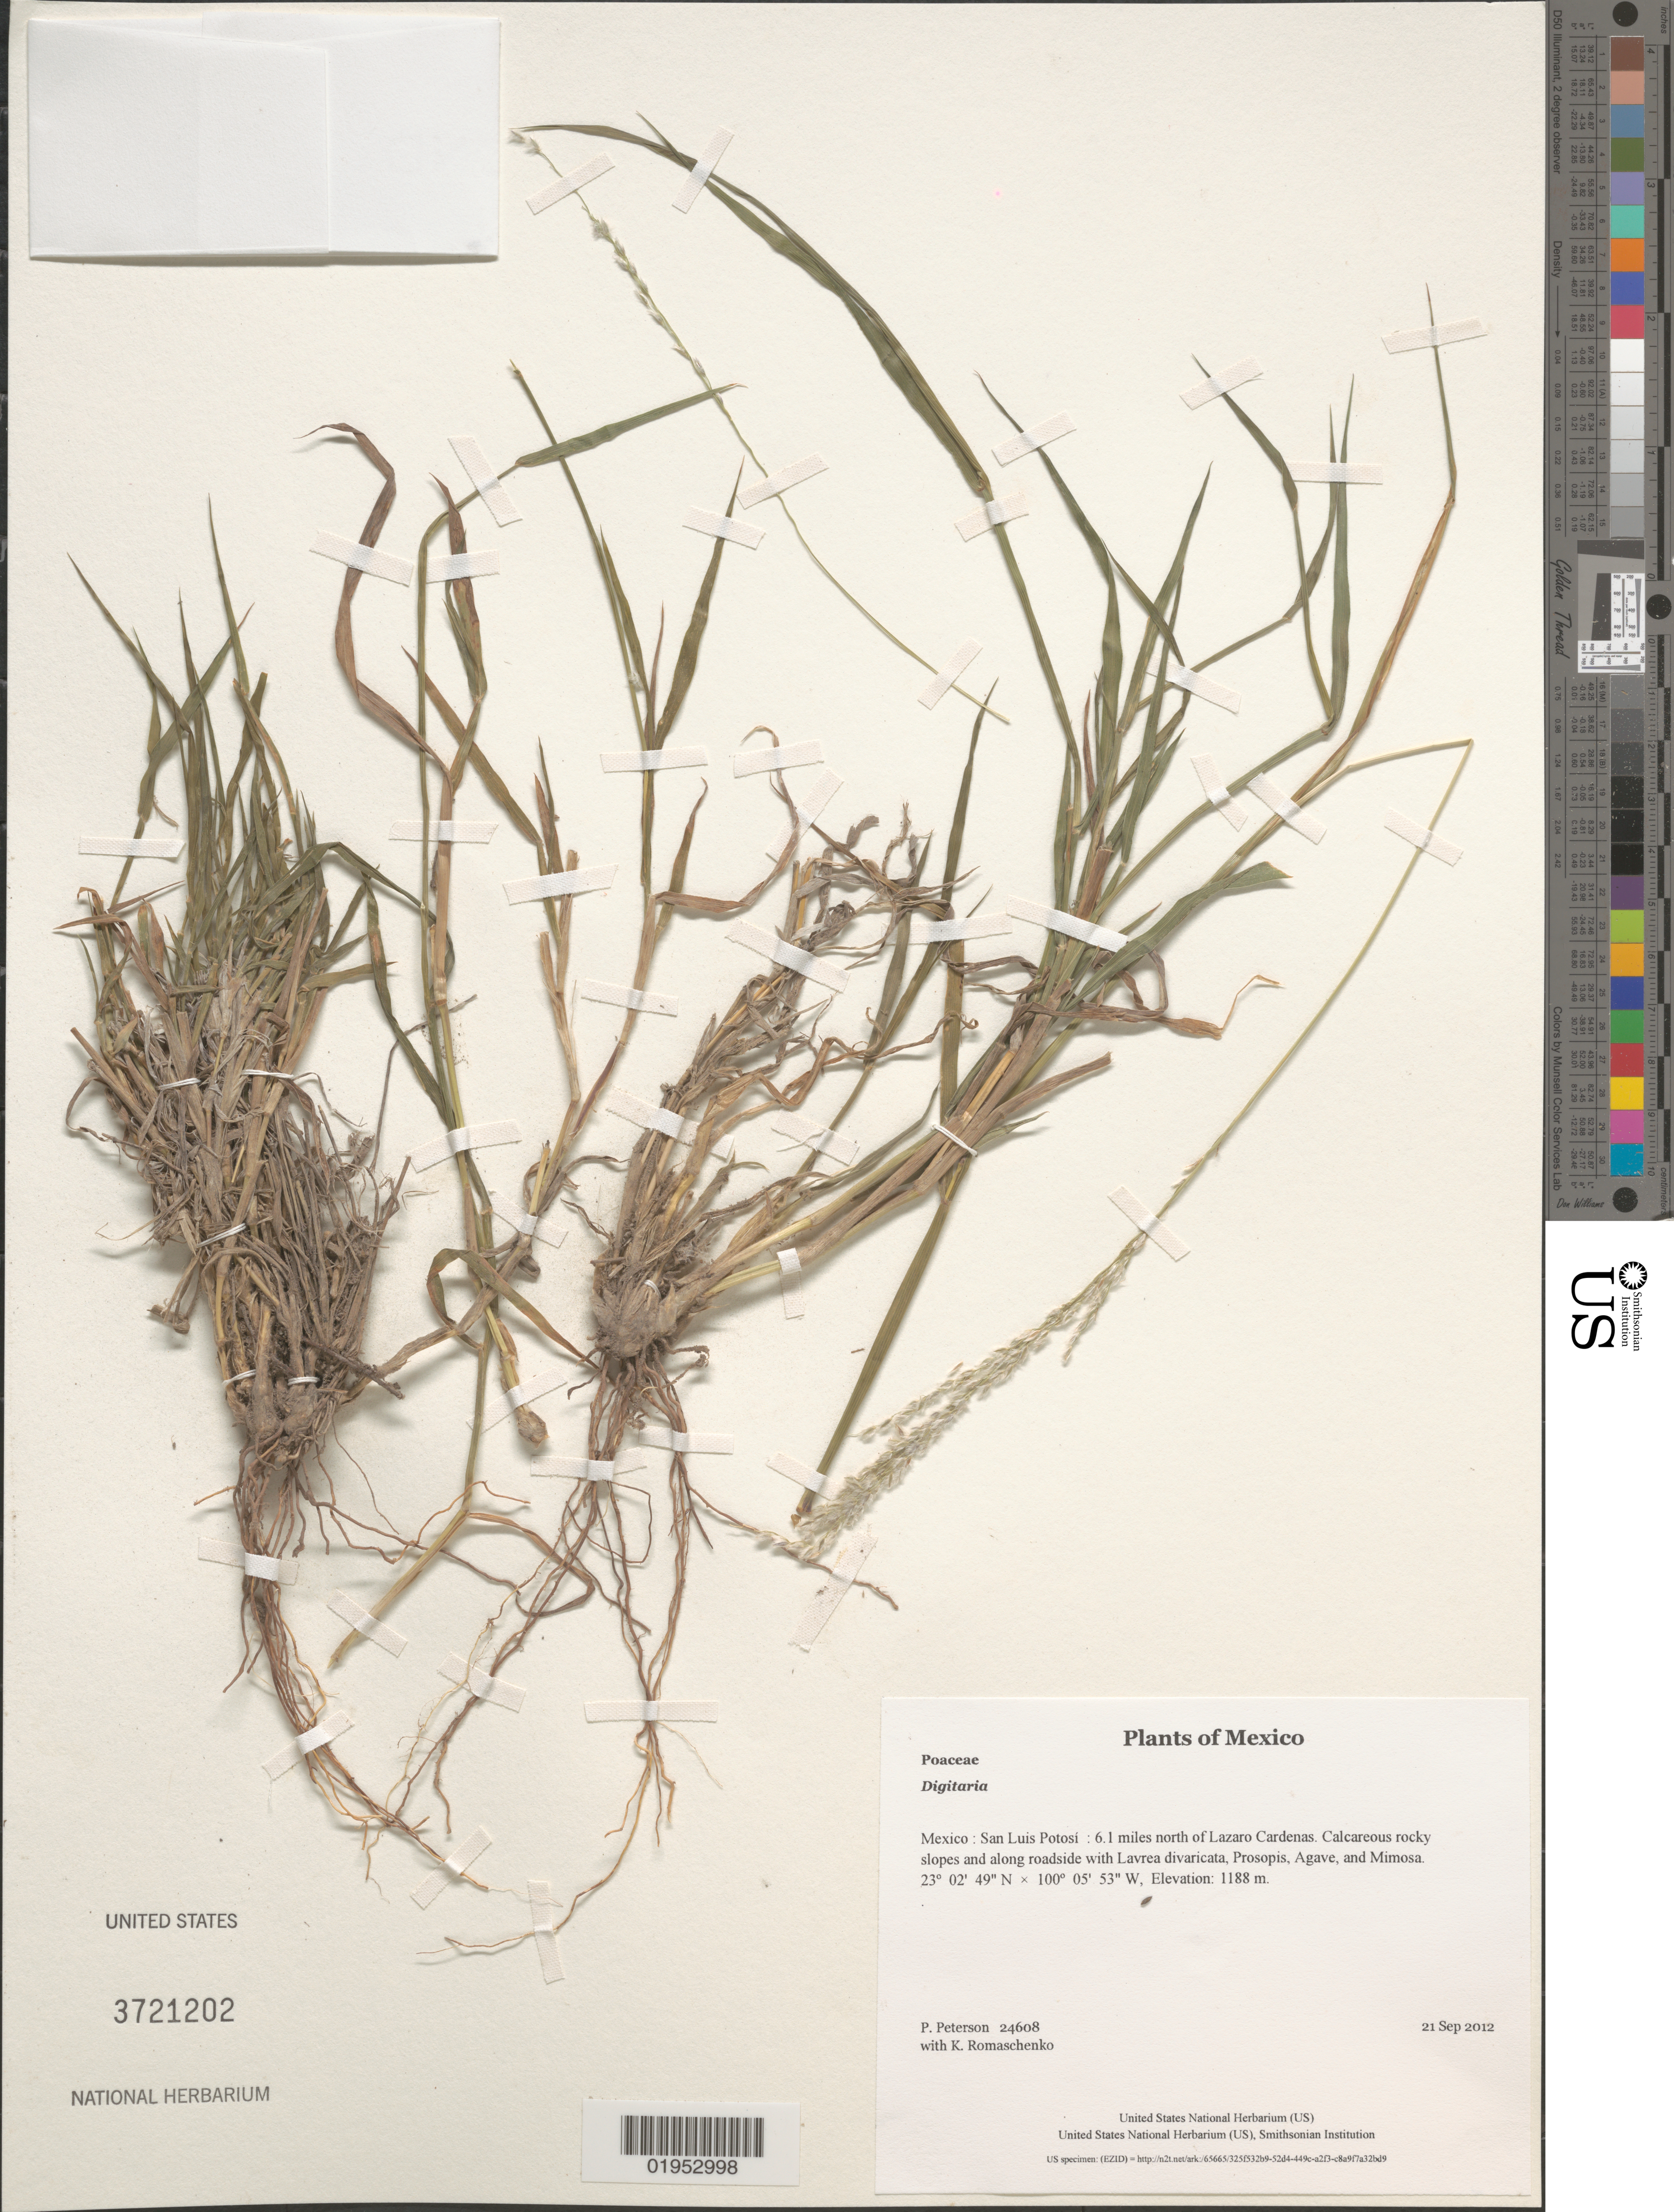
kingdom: Plantae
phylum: Tracheophyta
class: Liliopsida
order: Poales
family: Poaceae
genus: Digitaria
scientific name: Digitaria sp.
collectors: P. M. Peterson & K. Romaschenko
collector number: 24608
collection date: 2012-09-21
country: Mexico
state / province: San Luis Potosí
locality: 6.1 miles north of Lazaro Cardenas.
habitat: Calcareous rocky slopes and along roadside with Lavrea divaricata, Prosopis, Agave, and Mimosa.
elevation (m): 1188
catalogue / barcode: US 3721202